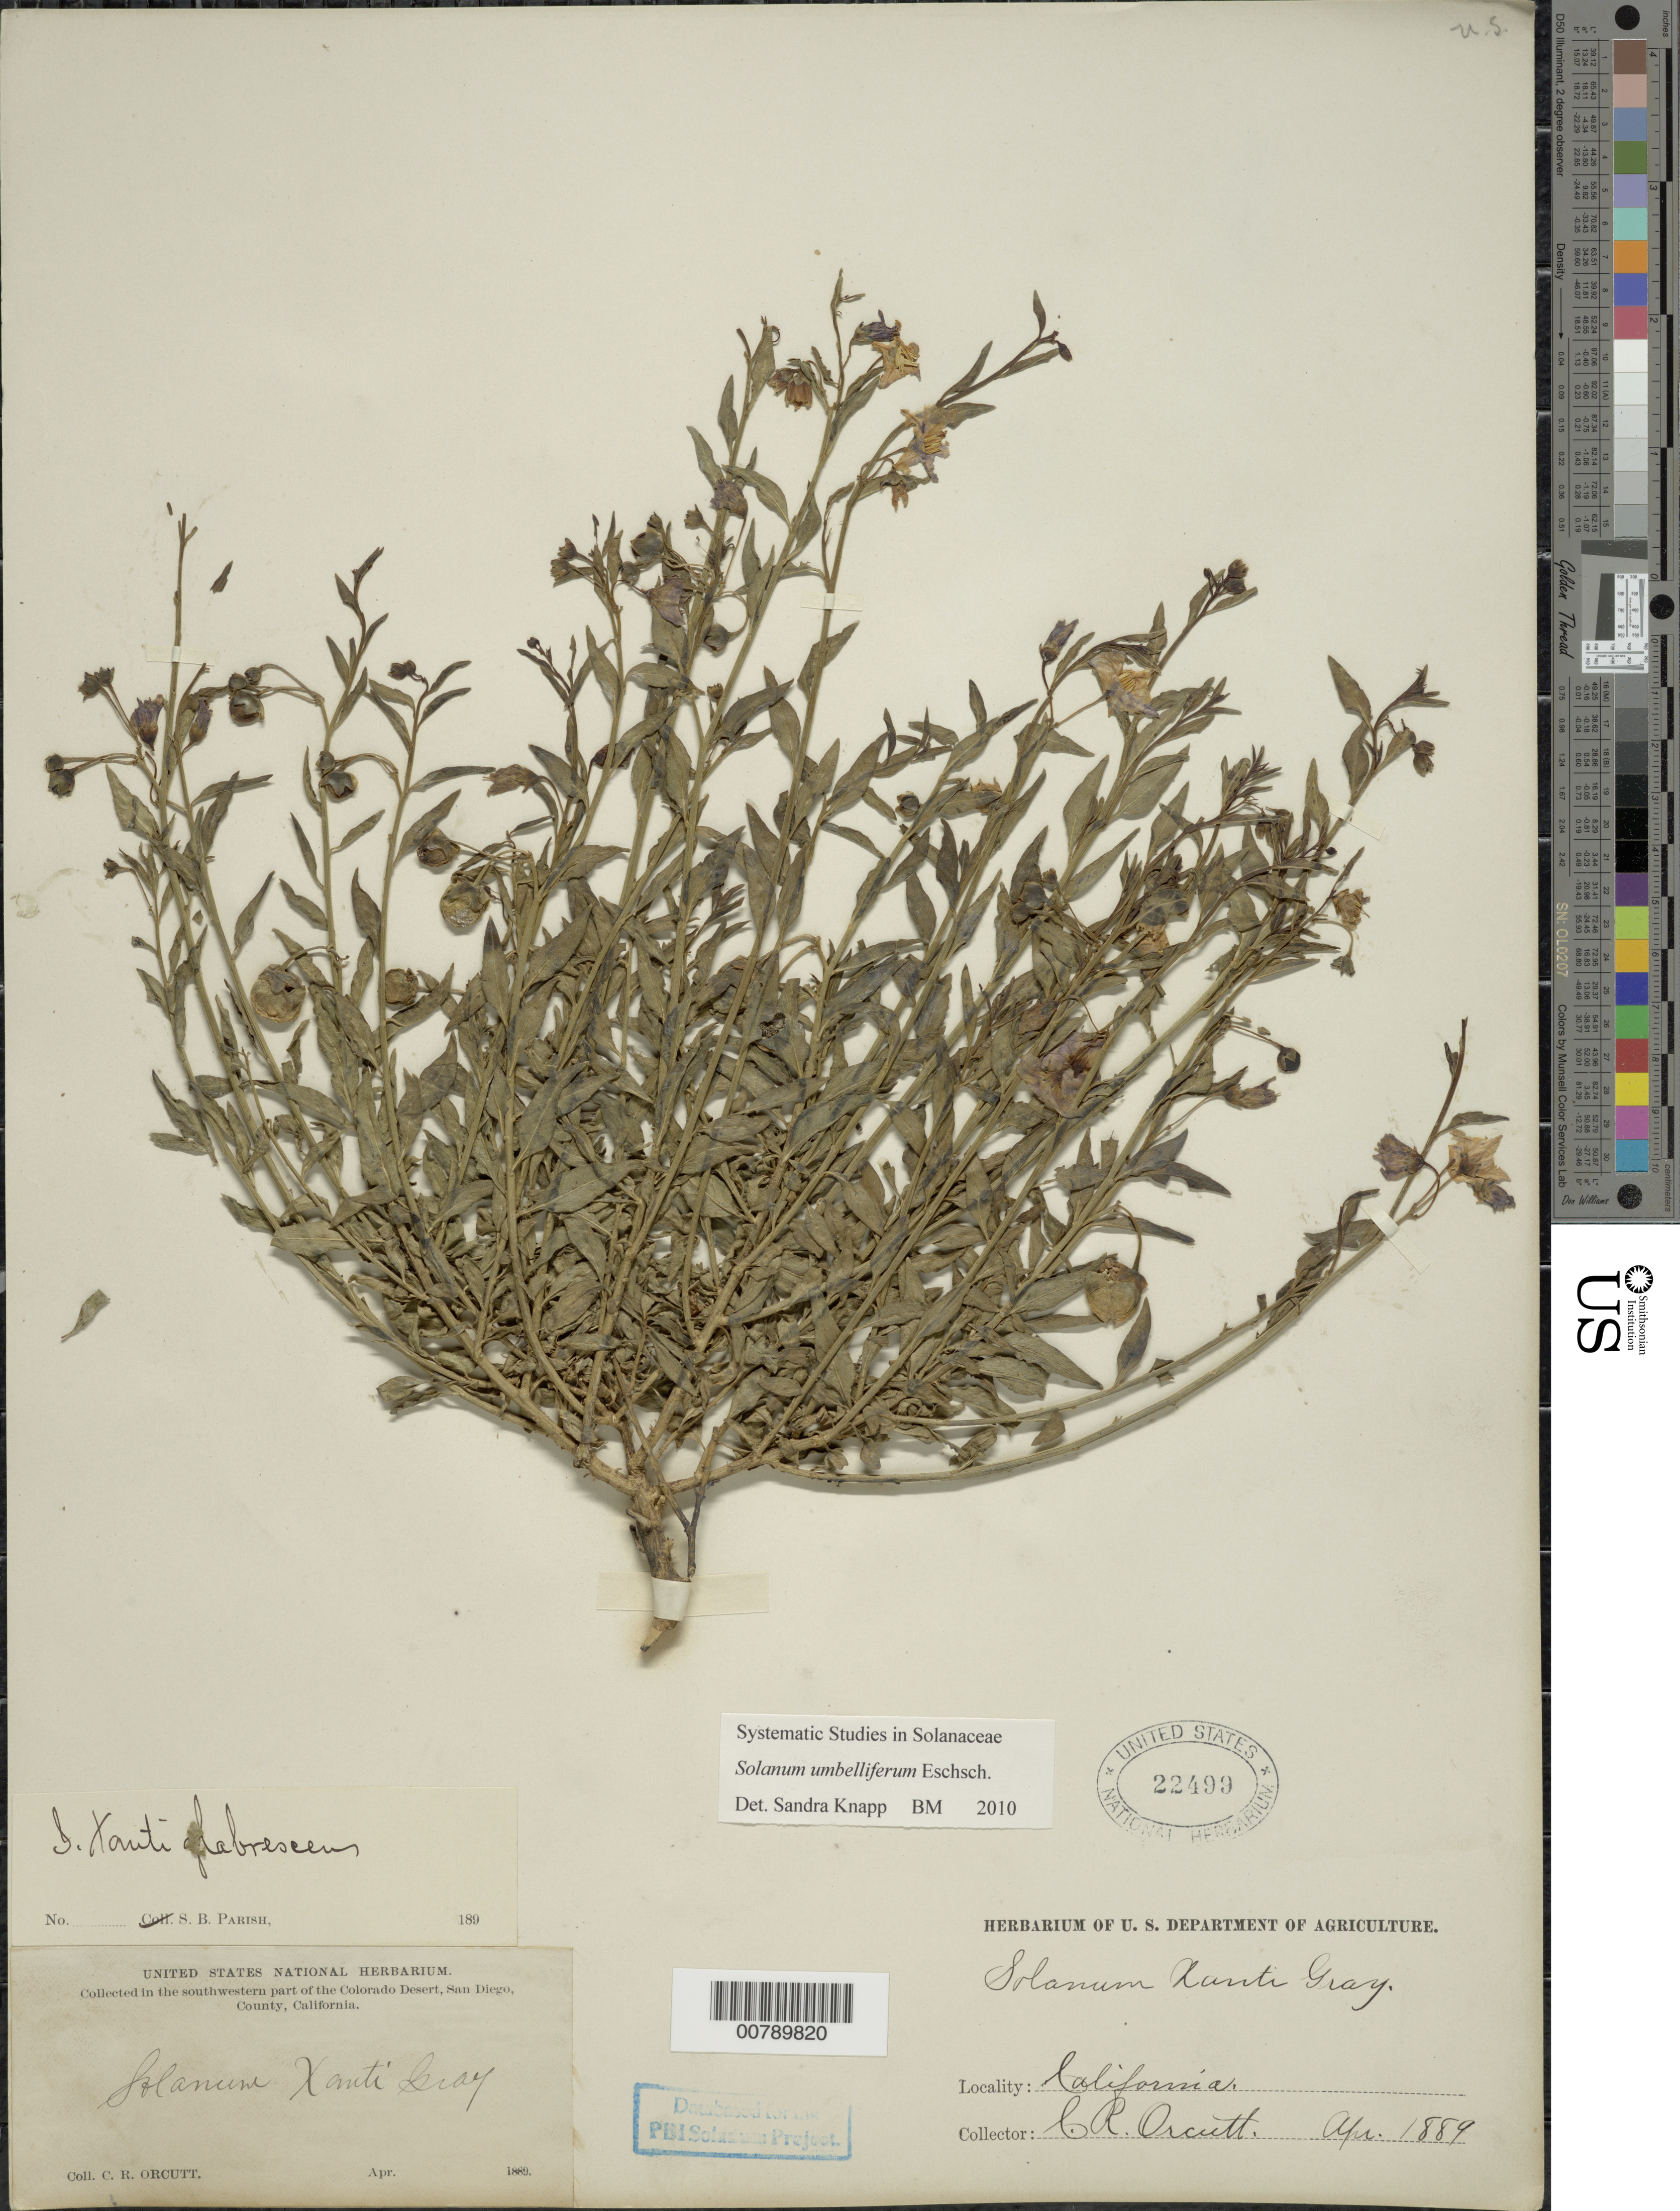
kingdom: Plantae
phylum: Tracheophyta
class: Magnoliopsida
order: Solanales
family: Solanaceae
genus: Solanum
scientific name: Solanum umbelliferum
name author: Eschsch.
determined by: Knapp, S. D.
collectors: C. R. Orcutt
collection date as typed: Apr 1889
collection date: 1889-04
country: United States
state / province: California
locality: sin. loc.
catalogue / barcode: US 22499